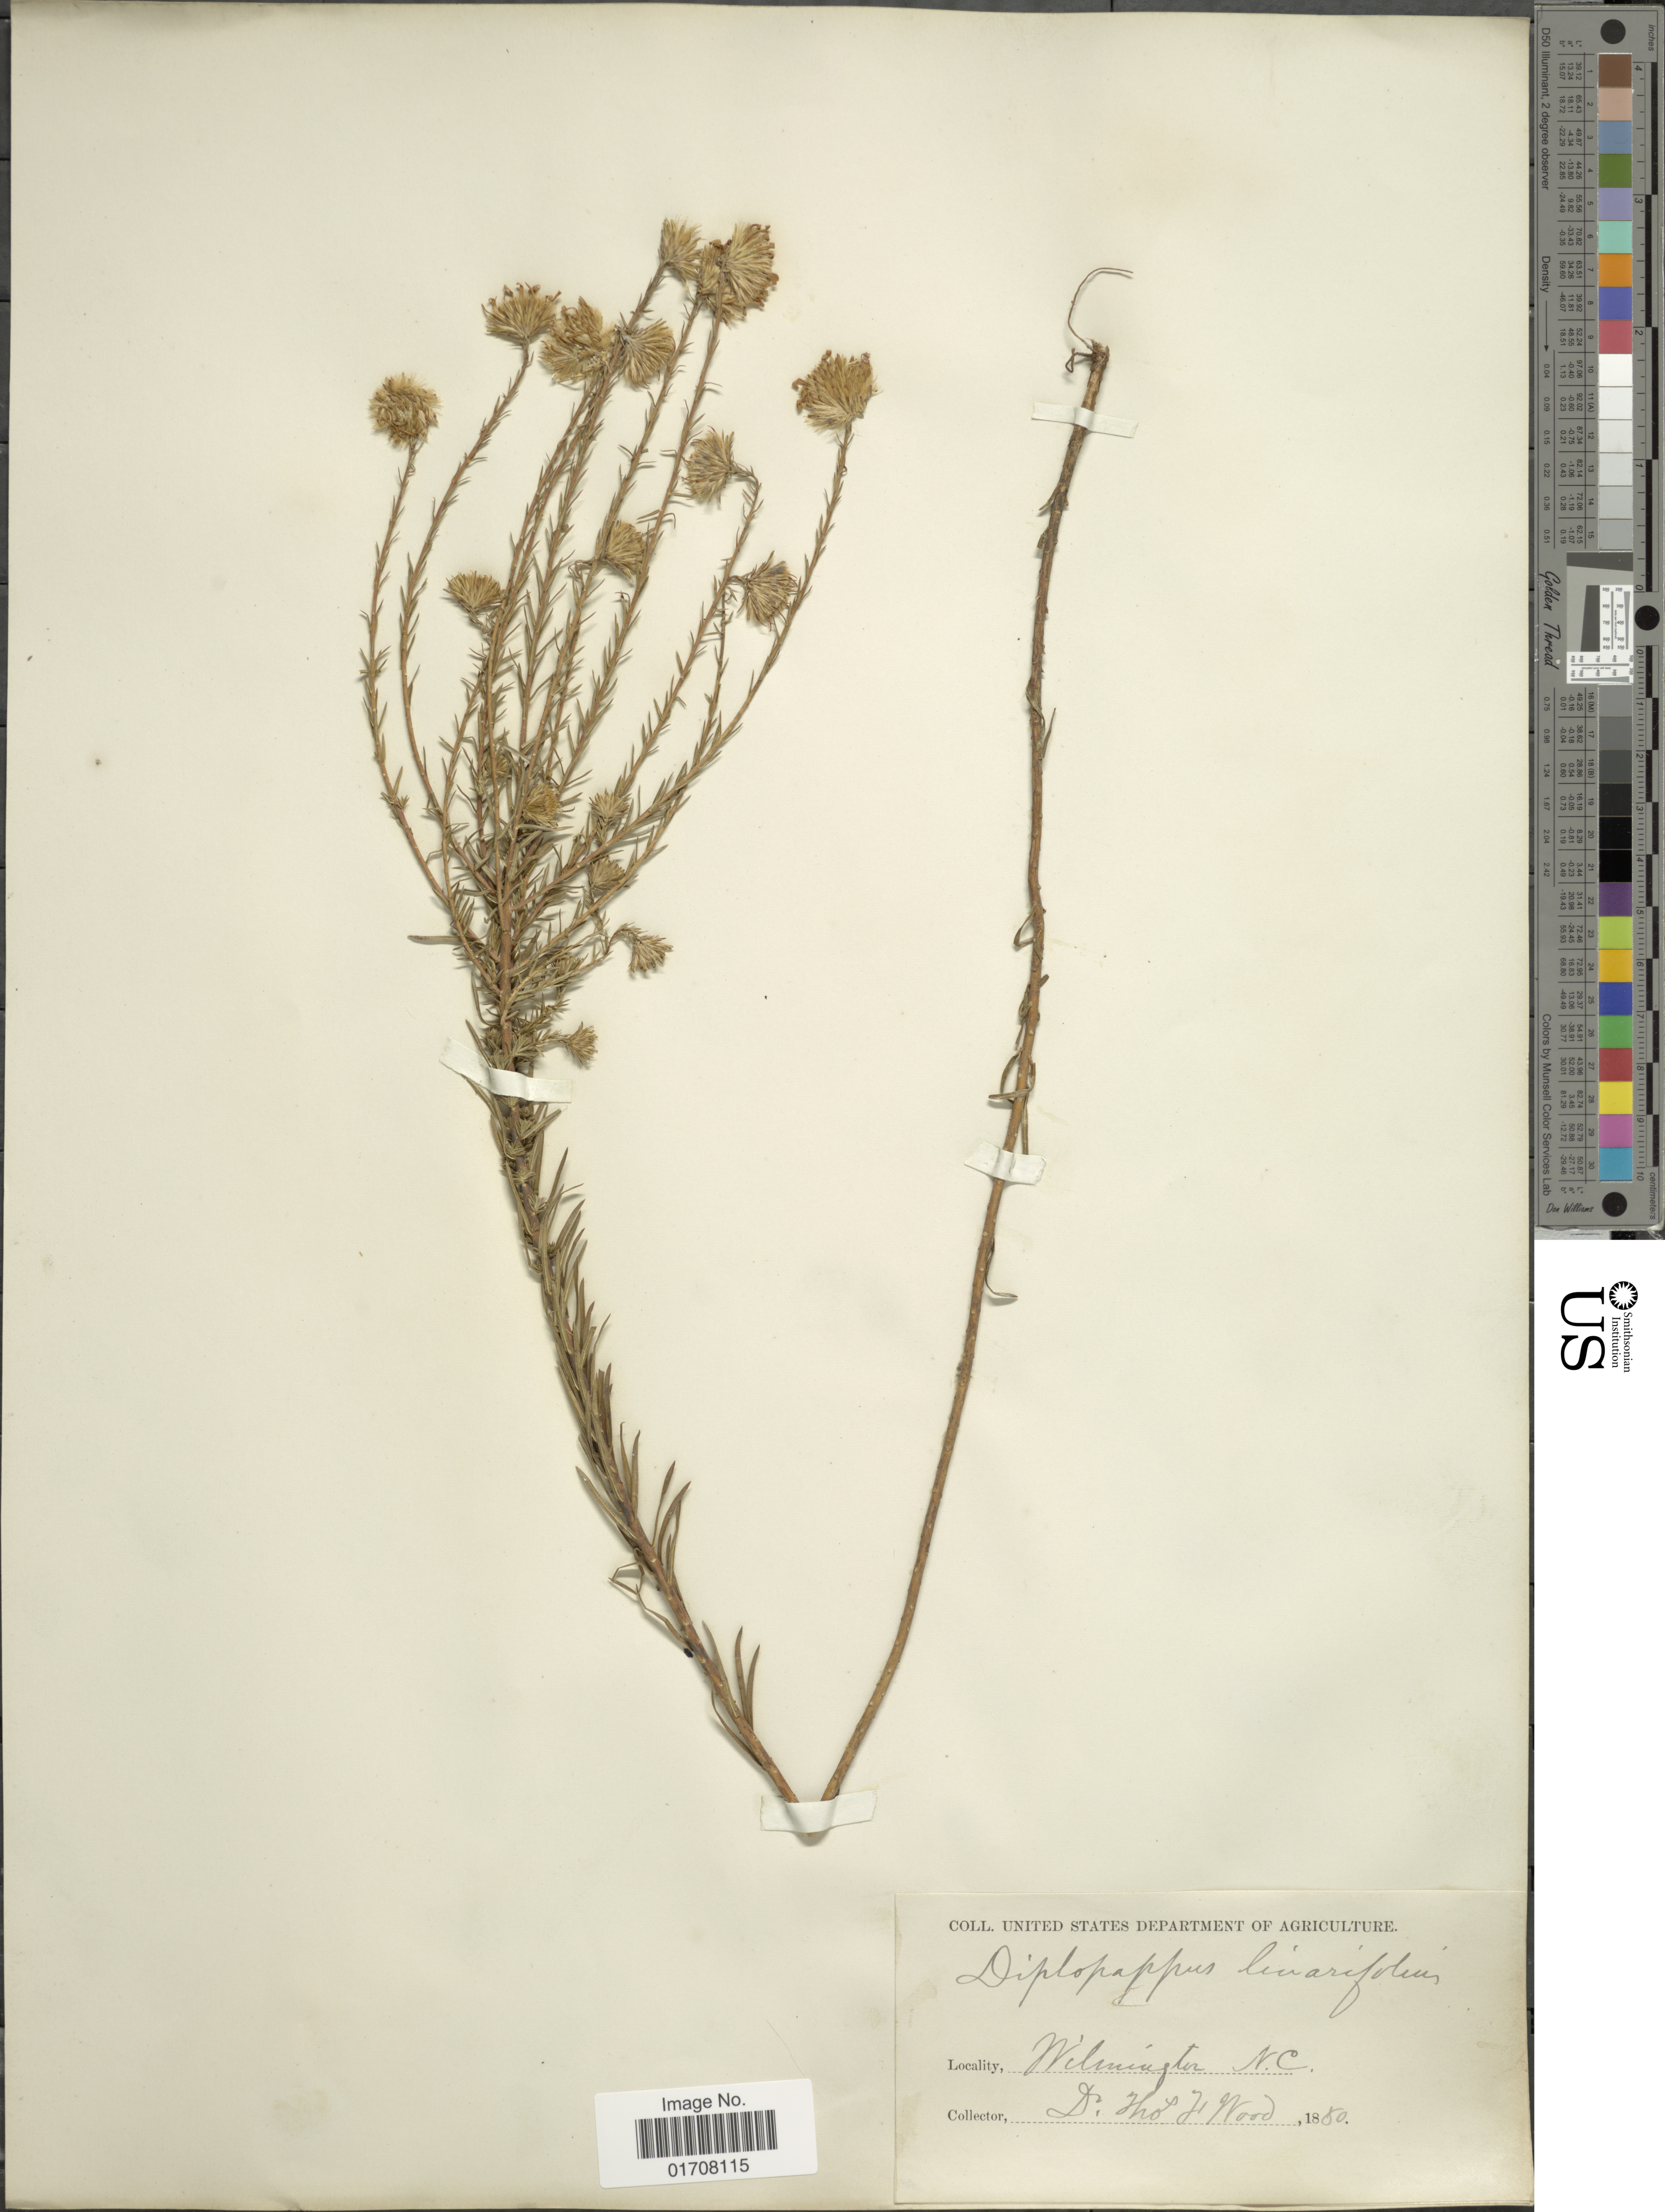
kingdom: Plantae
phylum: Tracheophyta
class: Magnoliopsida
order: Asterales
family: Asteraceae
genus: Ionactis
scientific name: Ionactis linariifolia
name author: (L.) Greene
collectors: T. F. Wood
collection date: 1850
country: United States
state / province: North Carolina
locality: Wilmington